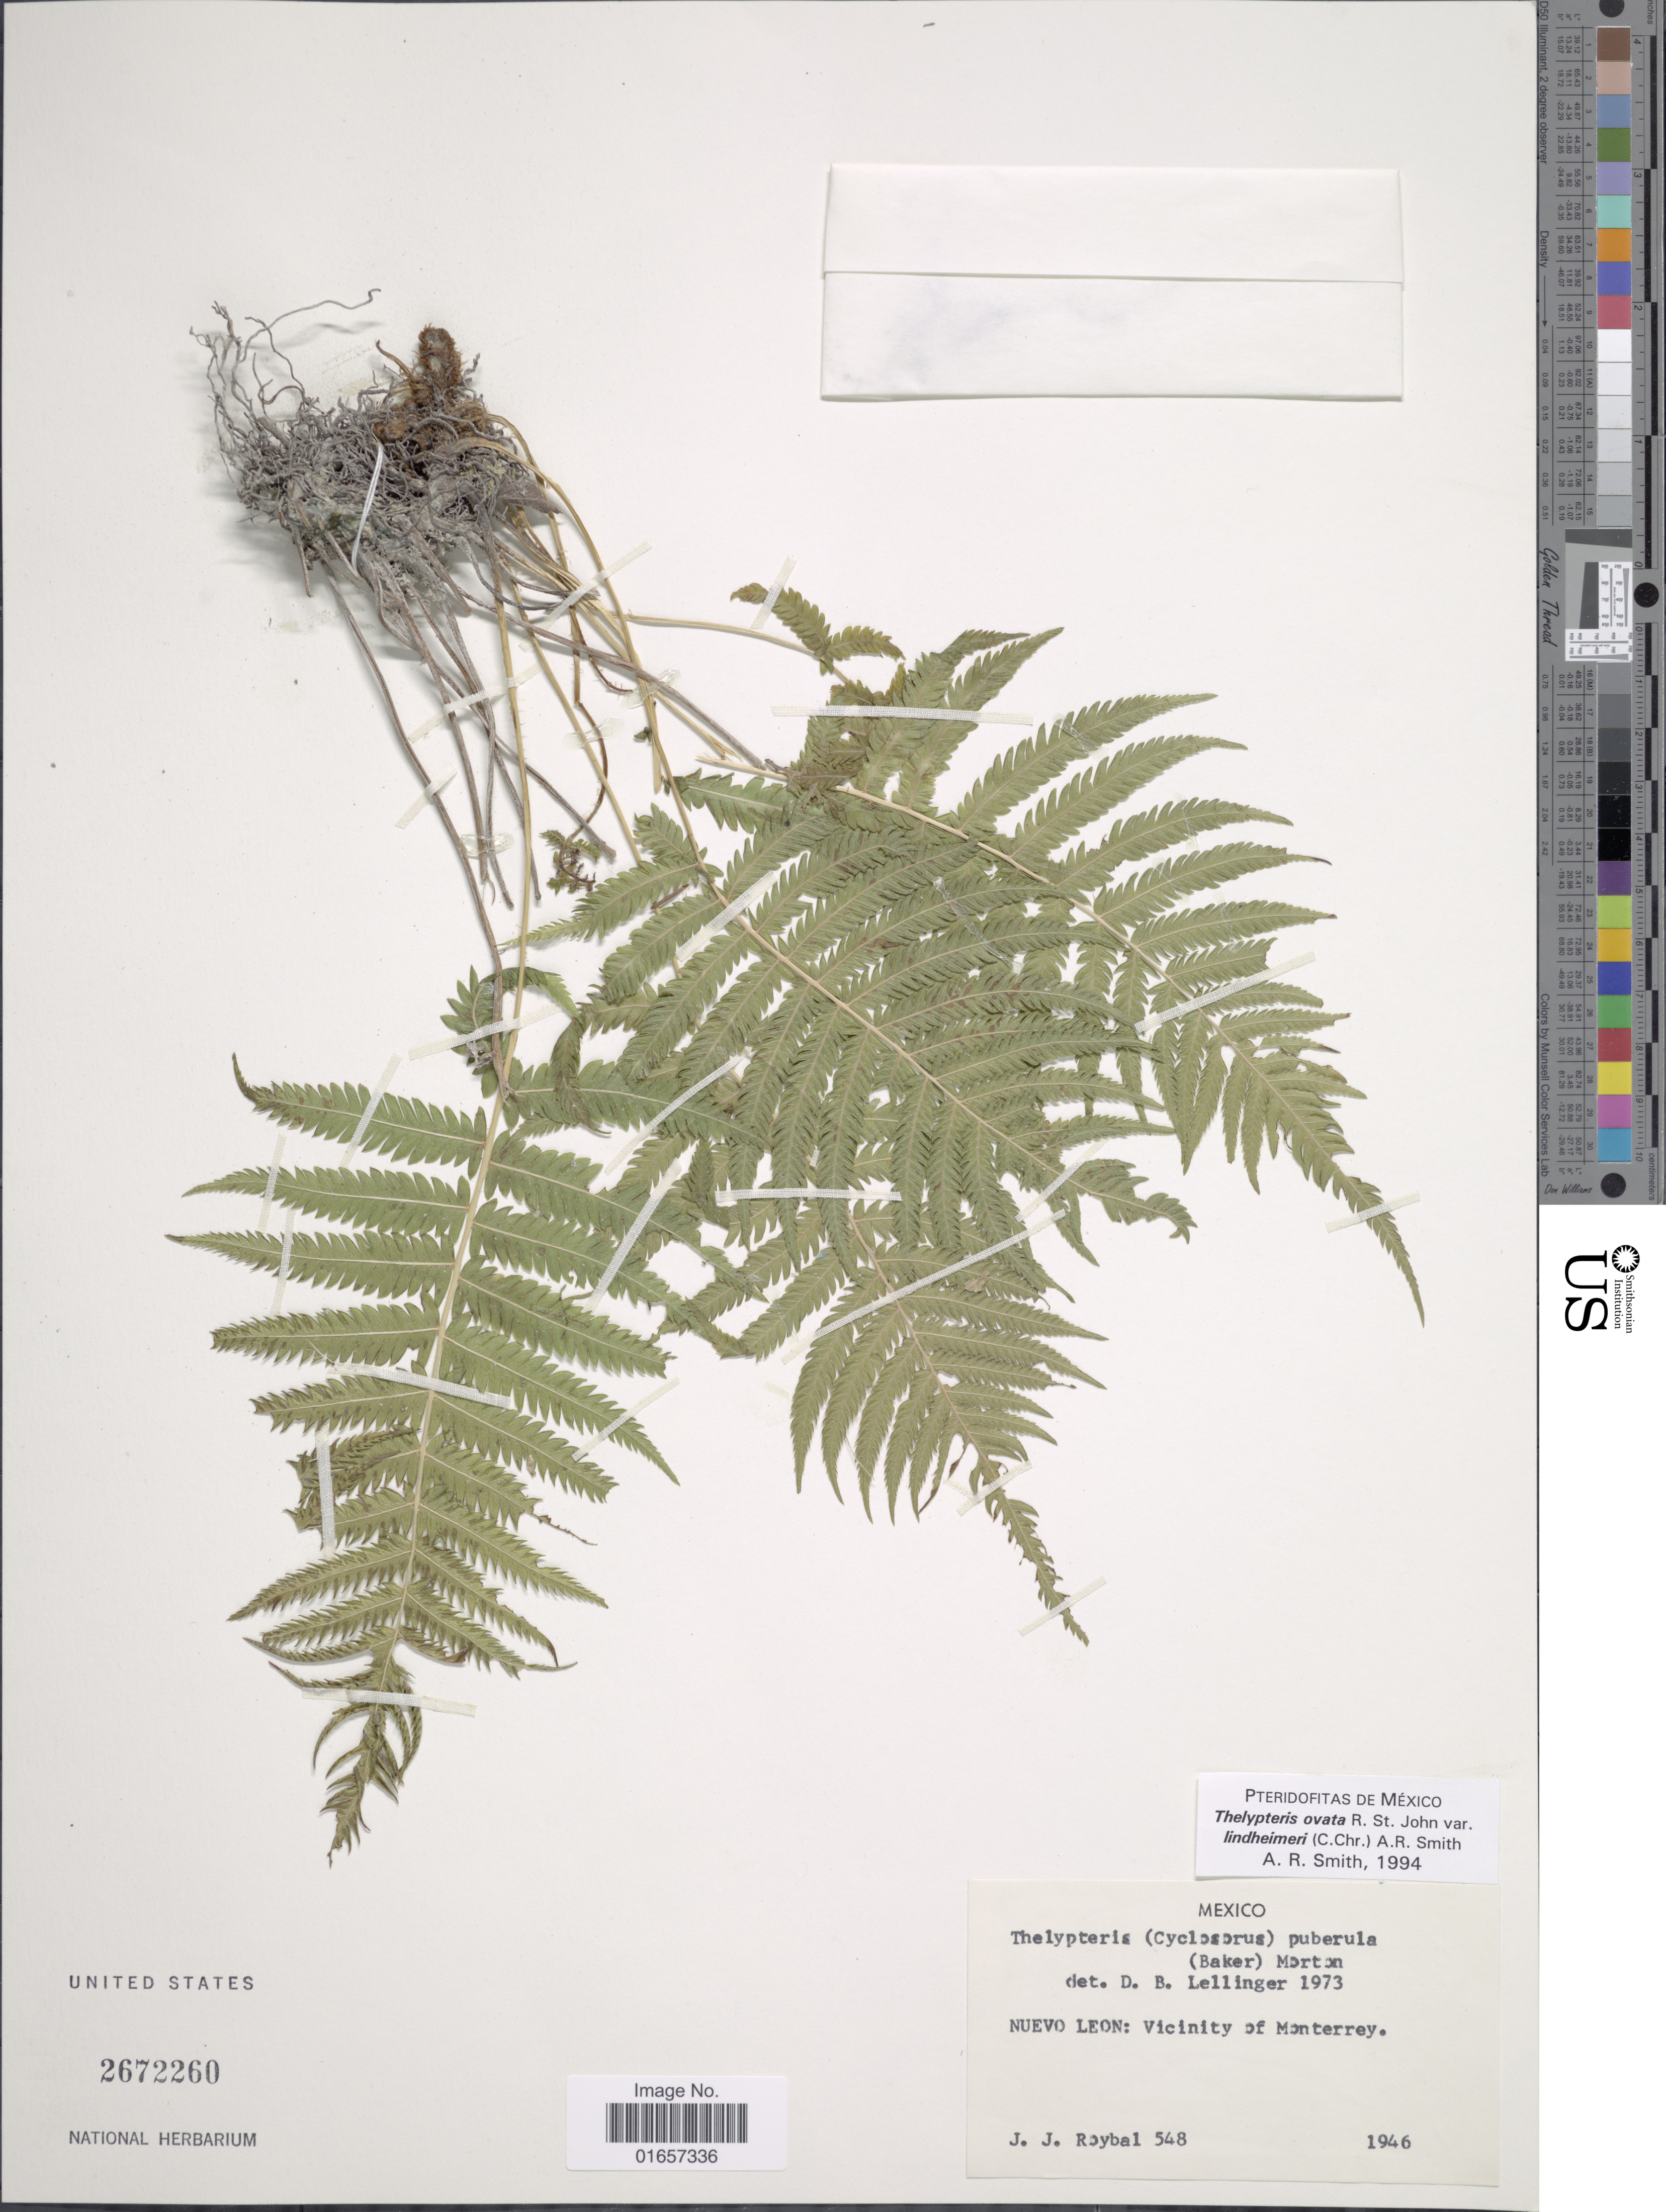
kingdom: Plantae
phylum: Tracheophyta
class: Polypodiopsida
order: Polypodiales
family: Thelypteridaceae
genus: Christella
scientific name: Christella ovata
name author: (R.P. St. John) Á. Löve & D. Löve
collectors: J. J. Roybal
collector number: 548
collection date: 1946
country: Mexico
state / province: Nuevo León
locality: Vicinity of Monterrey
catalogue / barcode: US 2672260